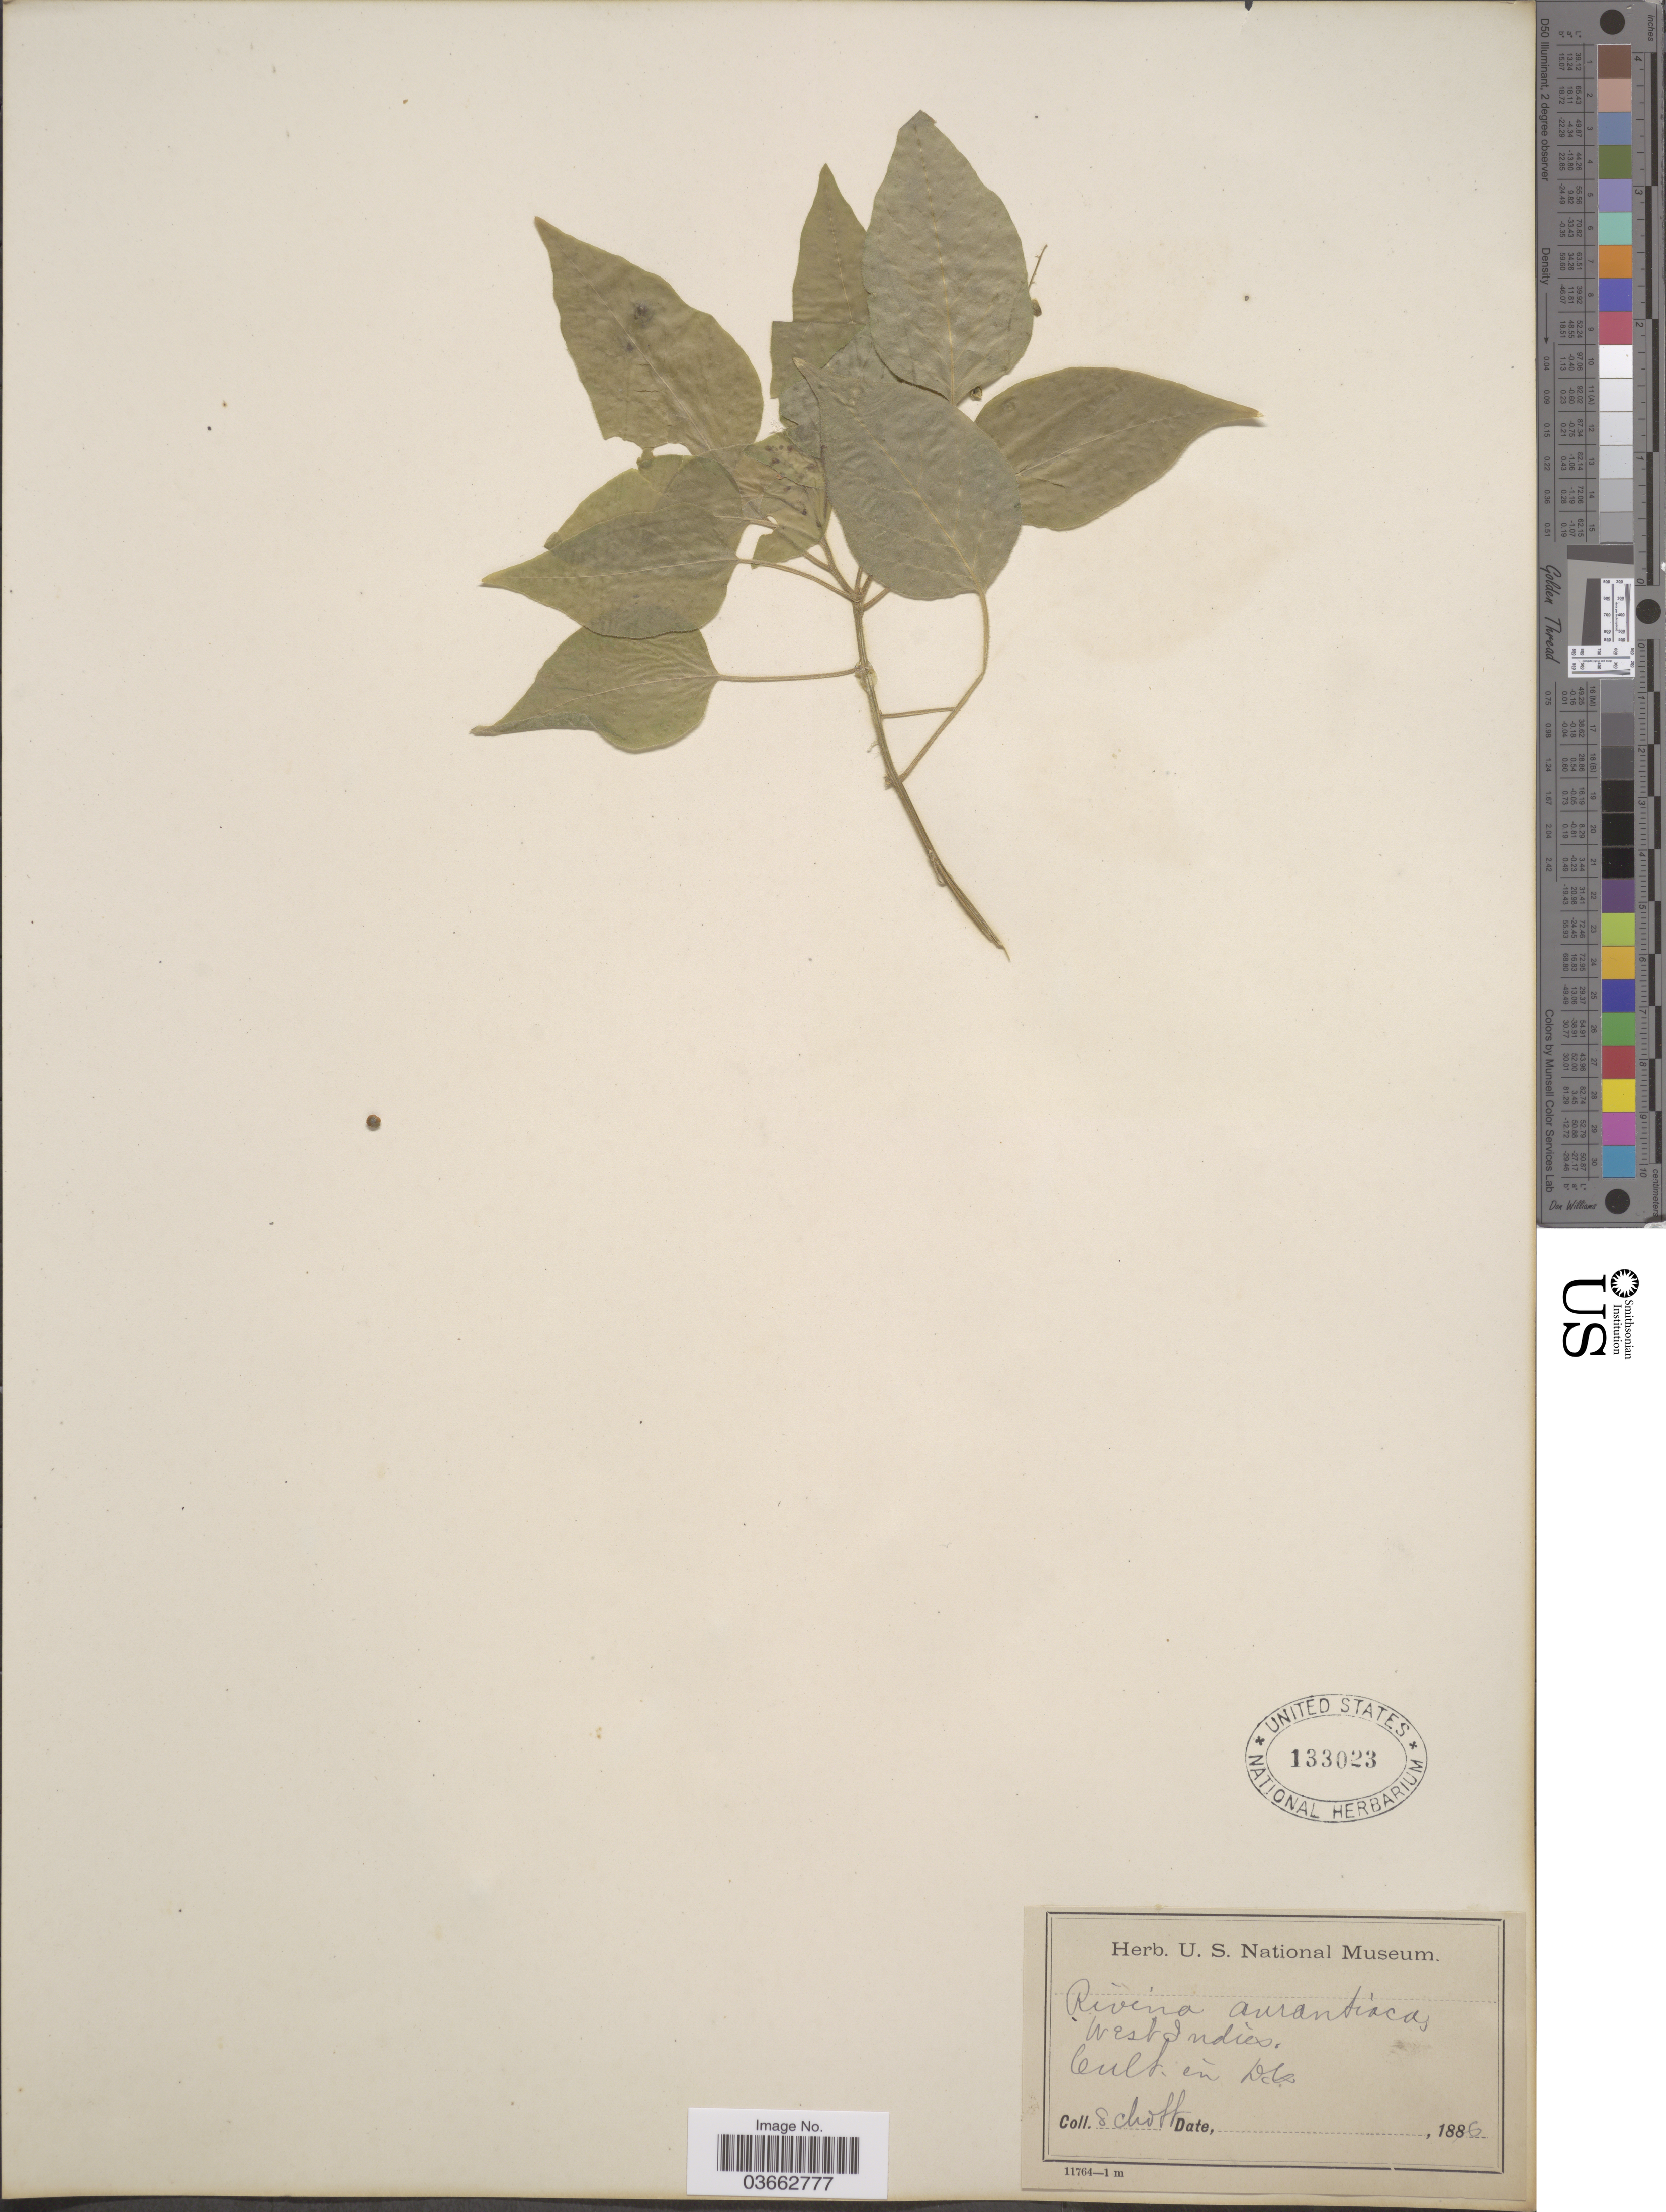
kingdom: Plantae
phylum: Tracheophyta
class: Magnoliopsida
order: Caryophyllales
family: Phytolaccaceae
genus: Rivina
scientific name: Rivina humilis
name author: L.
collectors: Schott, --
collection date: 1886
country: United States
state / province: District of Columbia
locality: In DC.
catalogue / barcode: US 133023